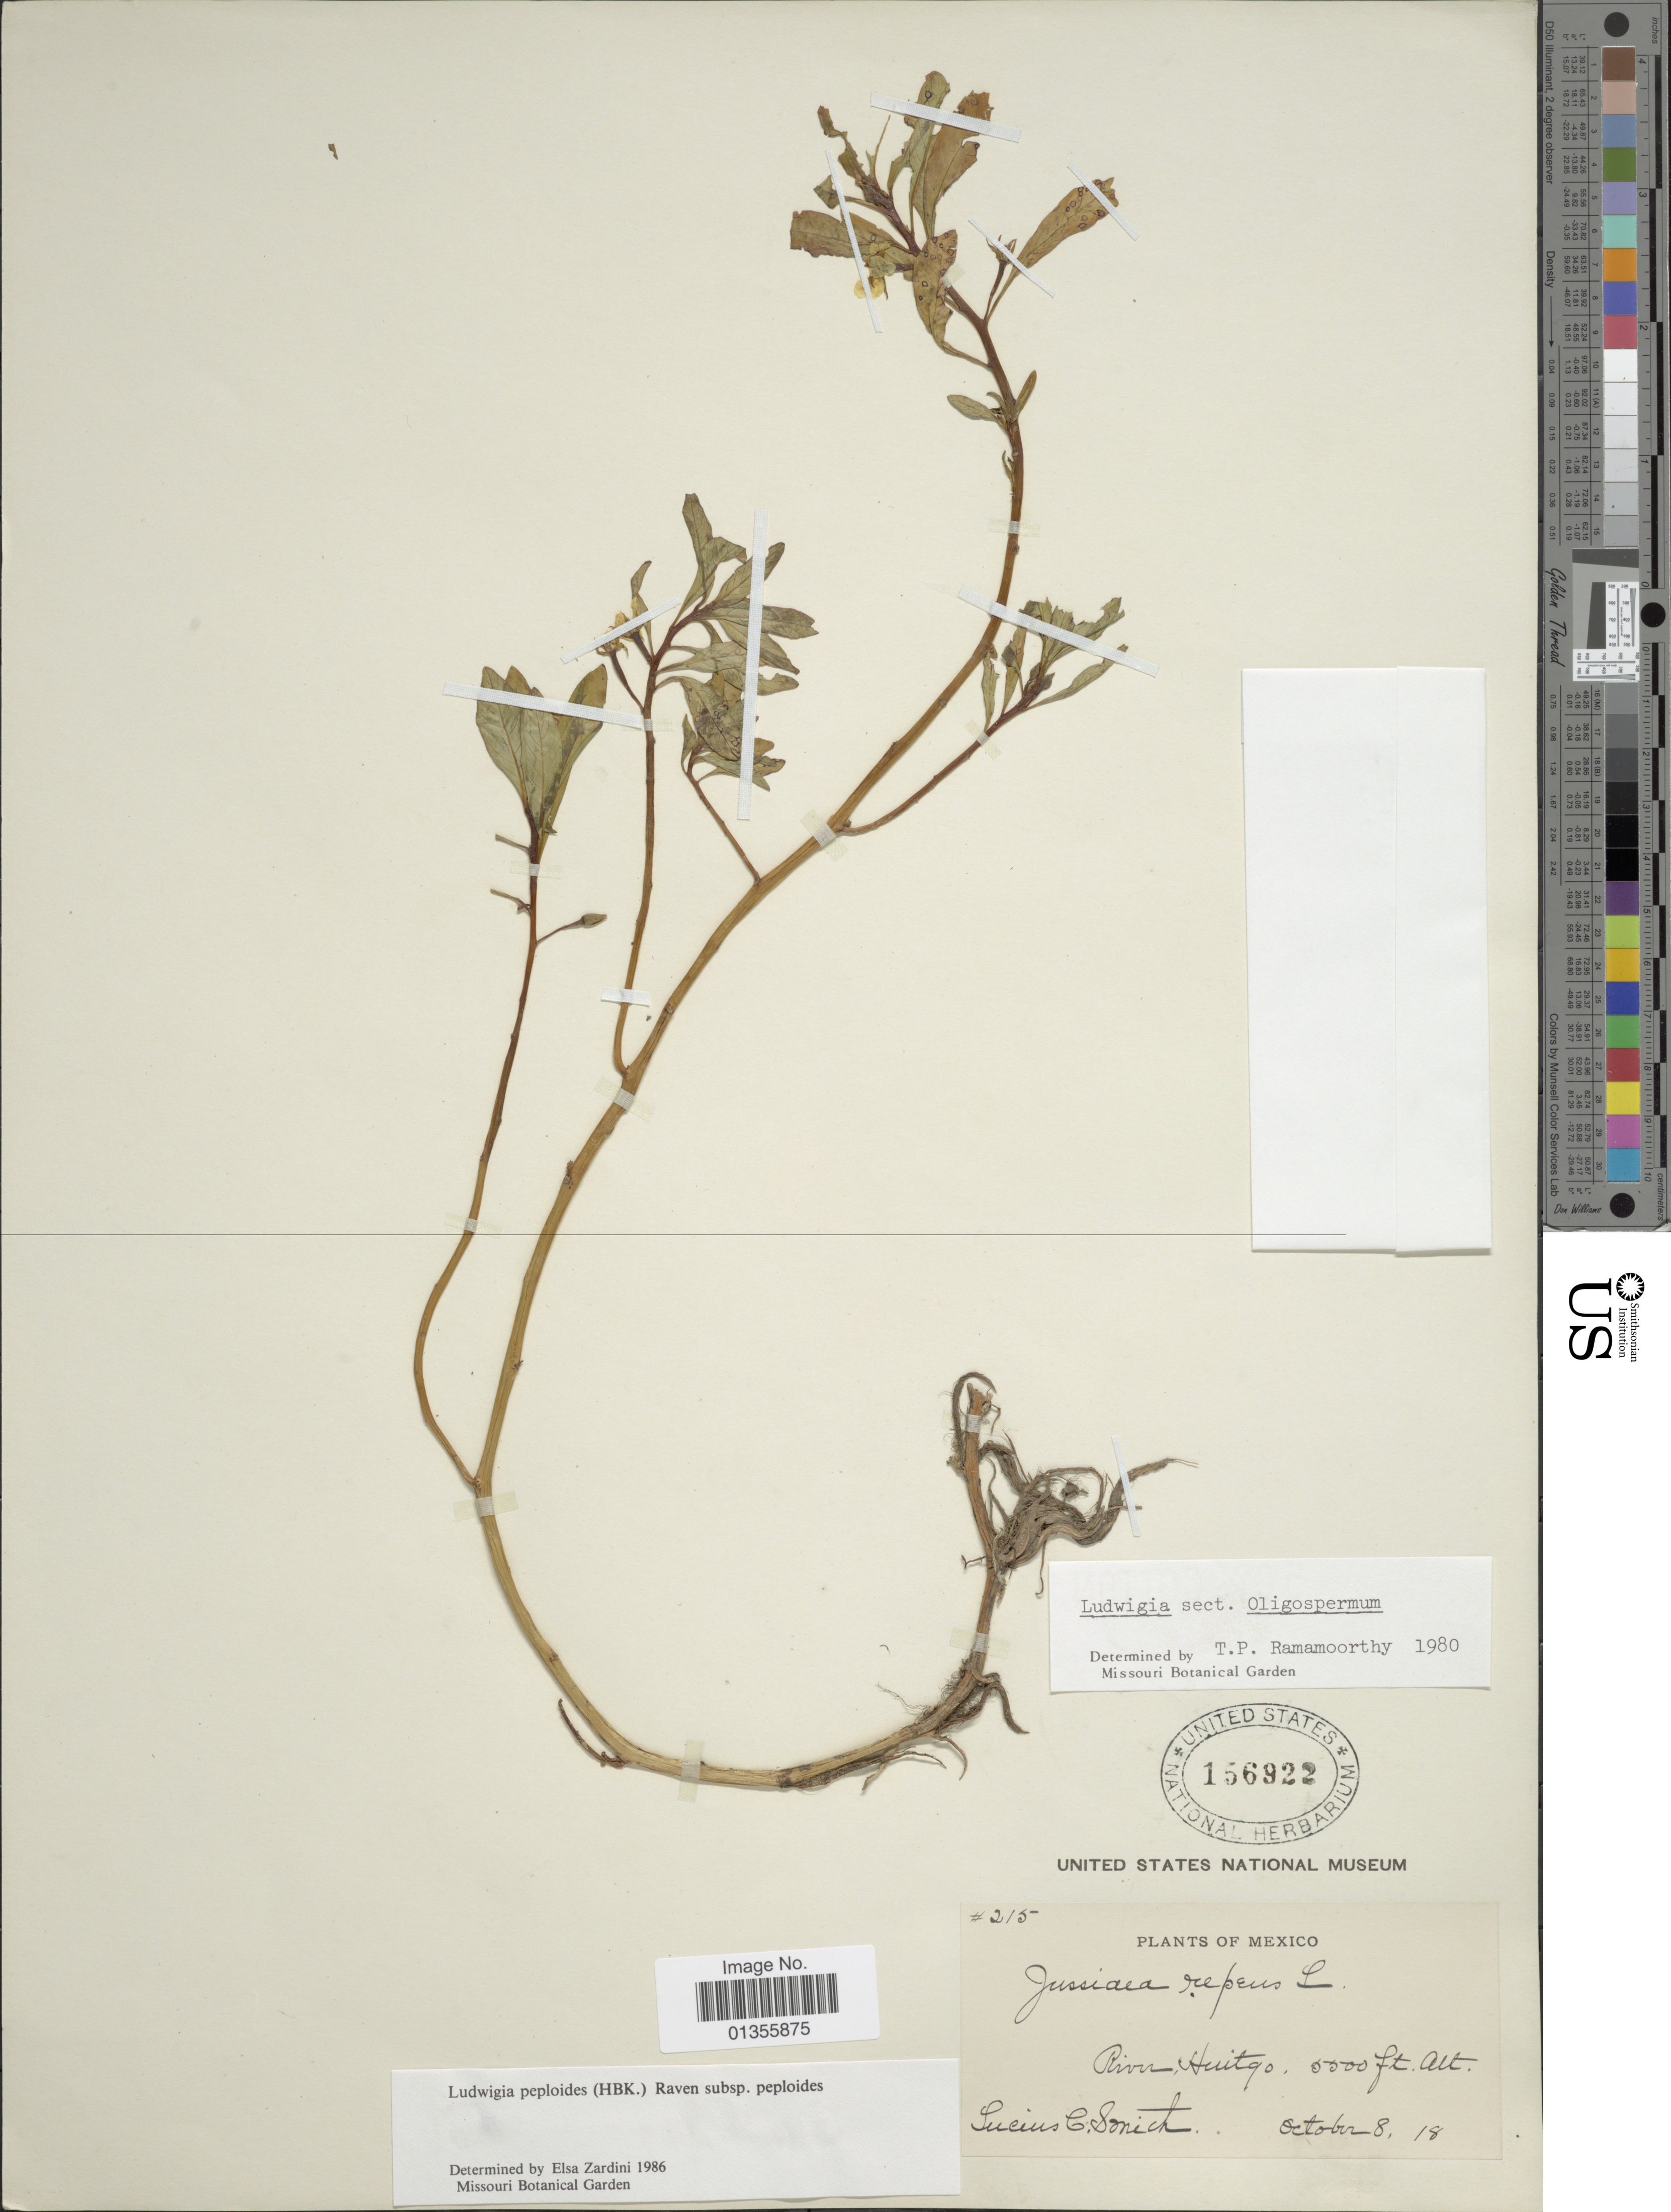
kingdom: Plantae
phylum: Tracheophyta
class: Magnoliopsida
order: Myrtales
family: Onagraceae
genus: Ludwigia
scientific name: Ludwigia peploides subsp. peploides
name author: (Kunth) P.H. Raven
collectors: L. C. Smith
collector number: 215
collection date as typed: Transcribed d/m/y: 8/10/18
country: Mexico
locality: River Huitqo [interpreted]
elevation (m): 1676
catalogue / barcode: US 156922